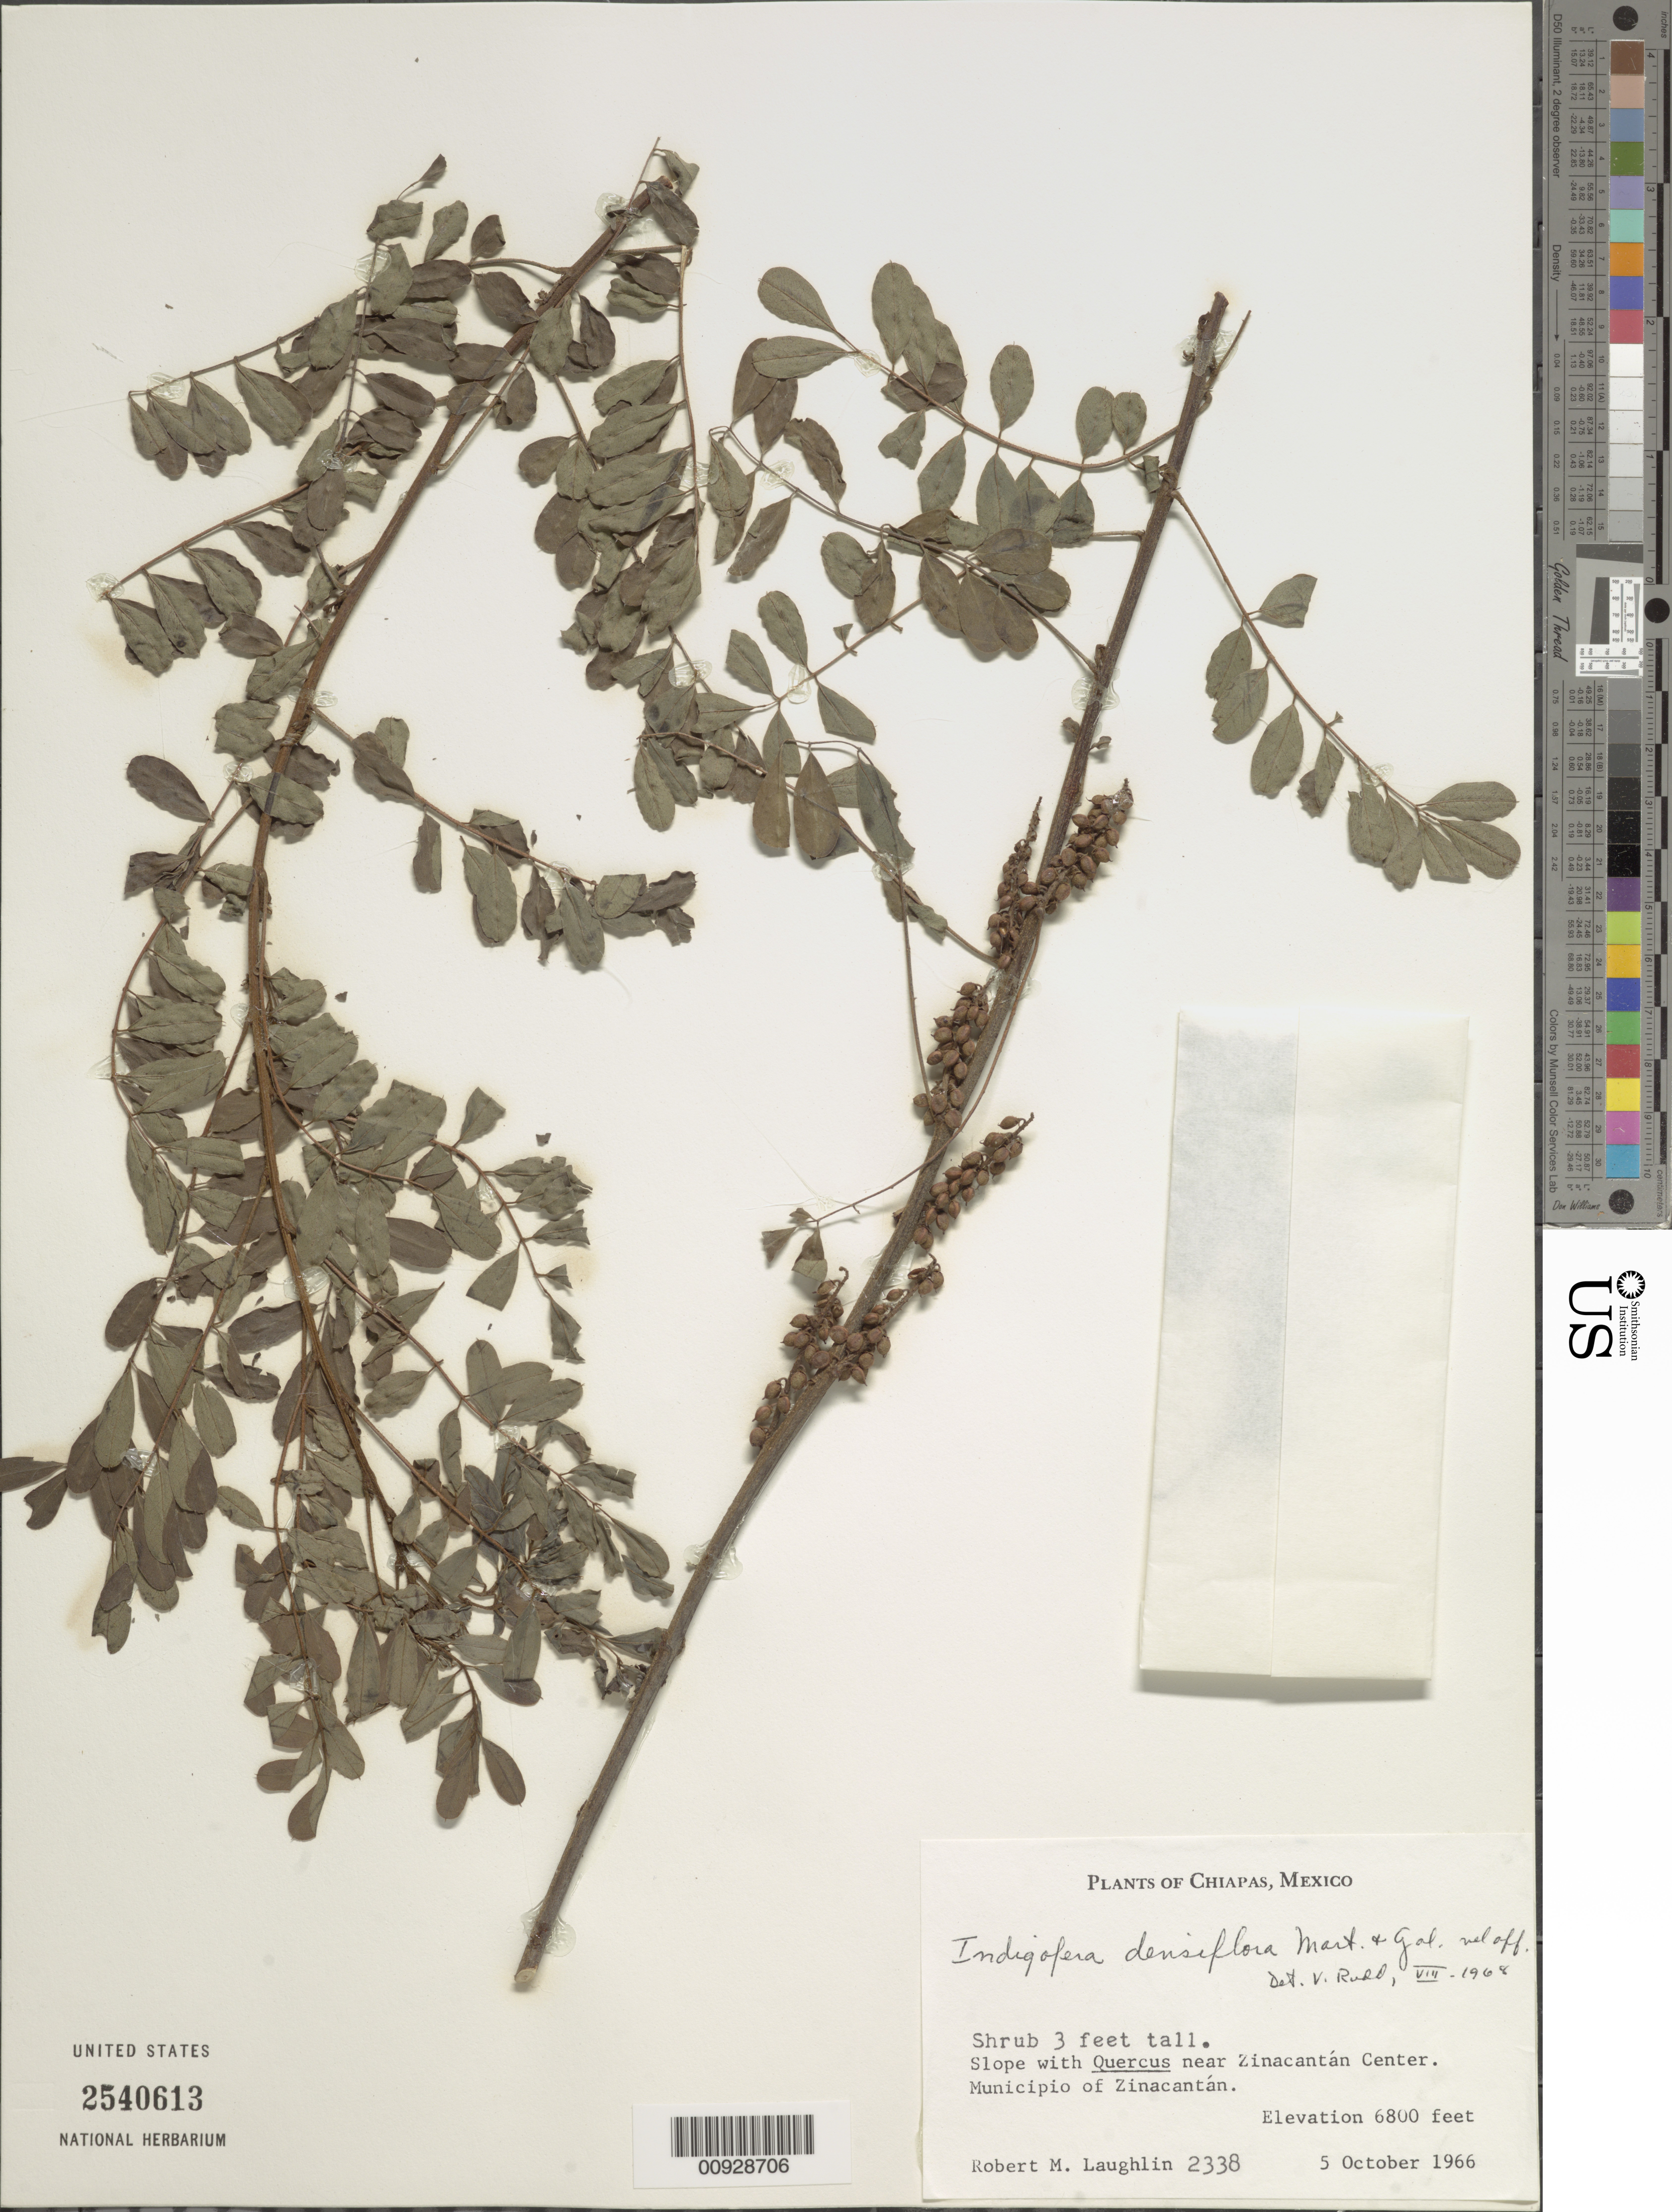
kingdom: Plantae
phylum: Tracheophyta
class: Magnoliopsida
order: Fabales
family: Fabaceae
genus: Indigofera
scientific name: Indigofera densiflora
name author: M. Martens & Galeotti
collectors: R. M. Laughlin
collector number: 2338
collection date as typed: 05 Oct 1966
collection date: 1966-10-05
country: Mexico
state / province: Chiapas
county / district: Zinacantán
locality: Near Zinacantán Center. Municipio of Zinacantán, Chiapas.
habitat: Slope with Quercus.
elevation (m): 2073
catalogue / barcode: US 2540613